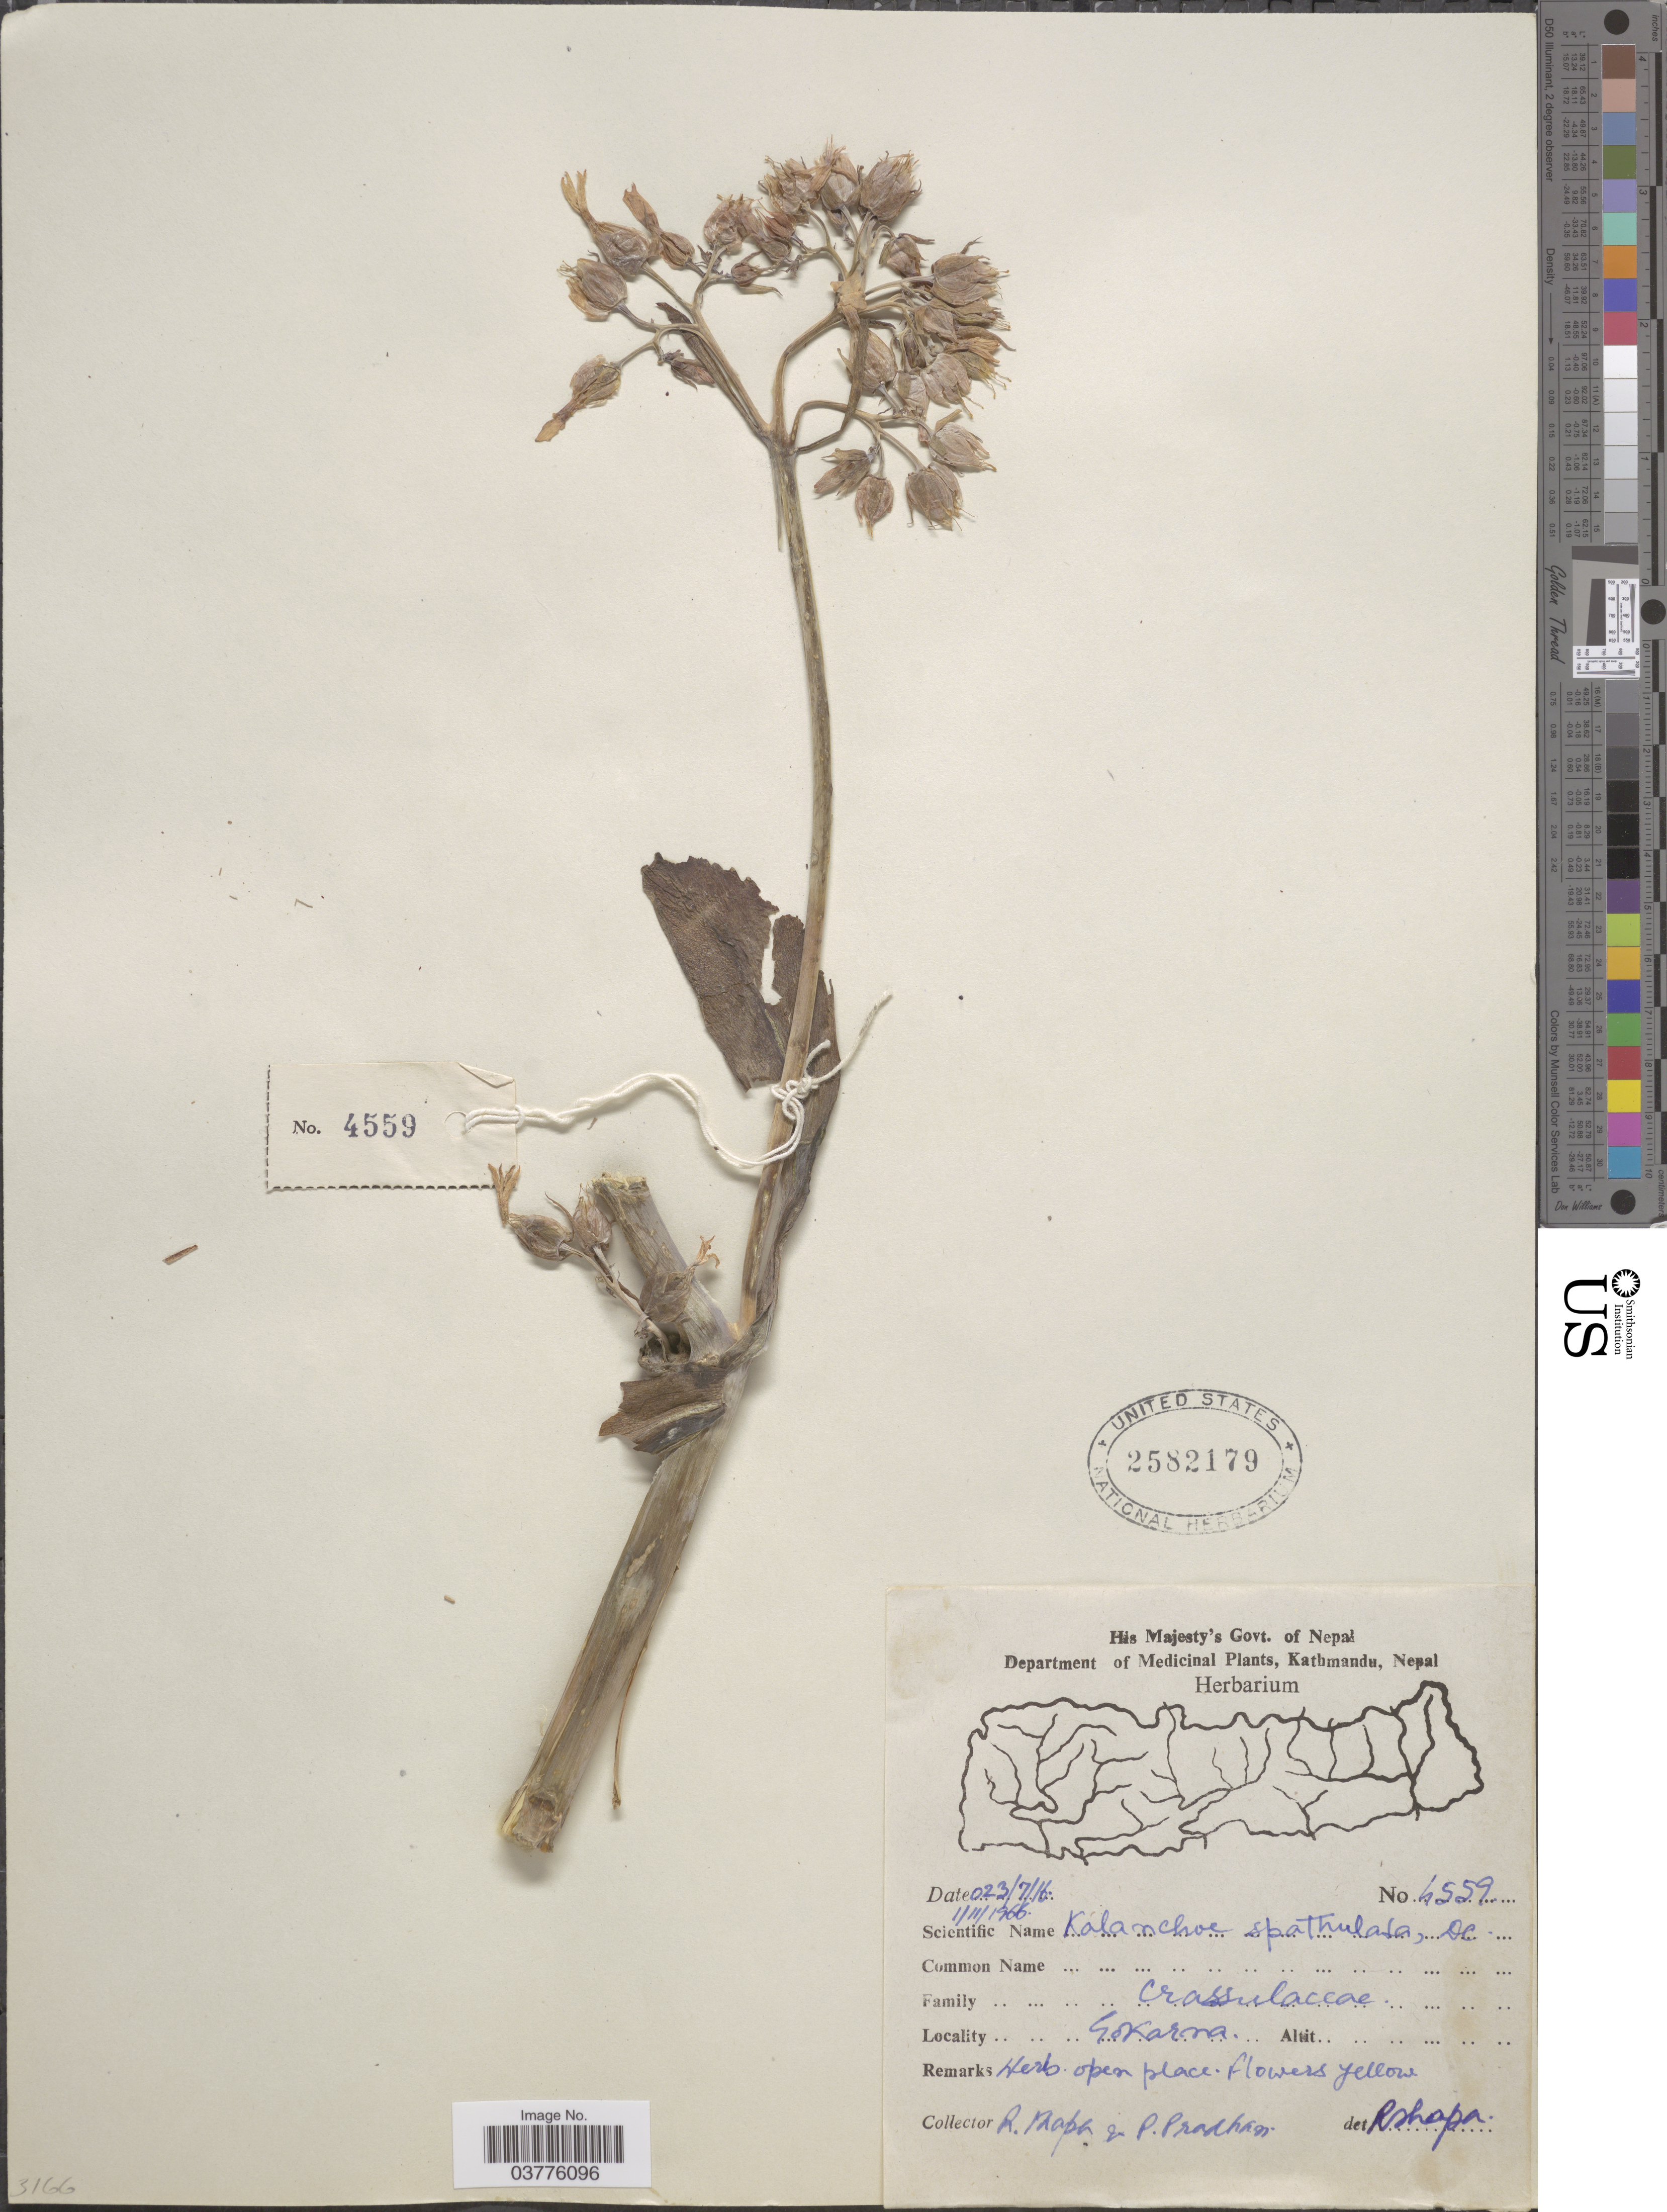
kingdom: Plantae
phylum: Tracheophyta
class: Magnoliopsida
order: Saxifragales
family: Crassulaceae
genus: Kalanchoe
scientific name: Kalanchoe spathulata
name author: DC.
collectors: R. Thapa & P. Pradhan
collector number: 4559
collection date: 1966-11-01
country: Nepal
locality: Gokarna.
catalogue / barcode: US 2582179